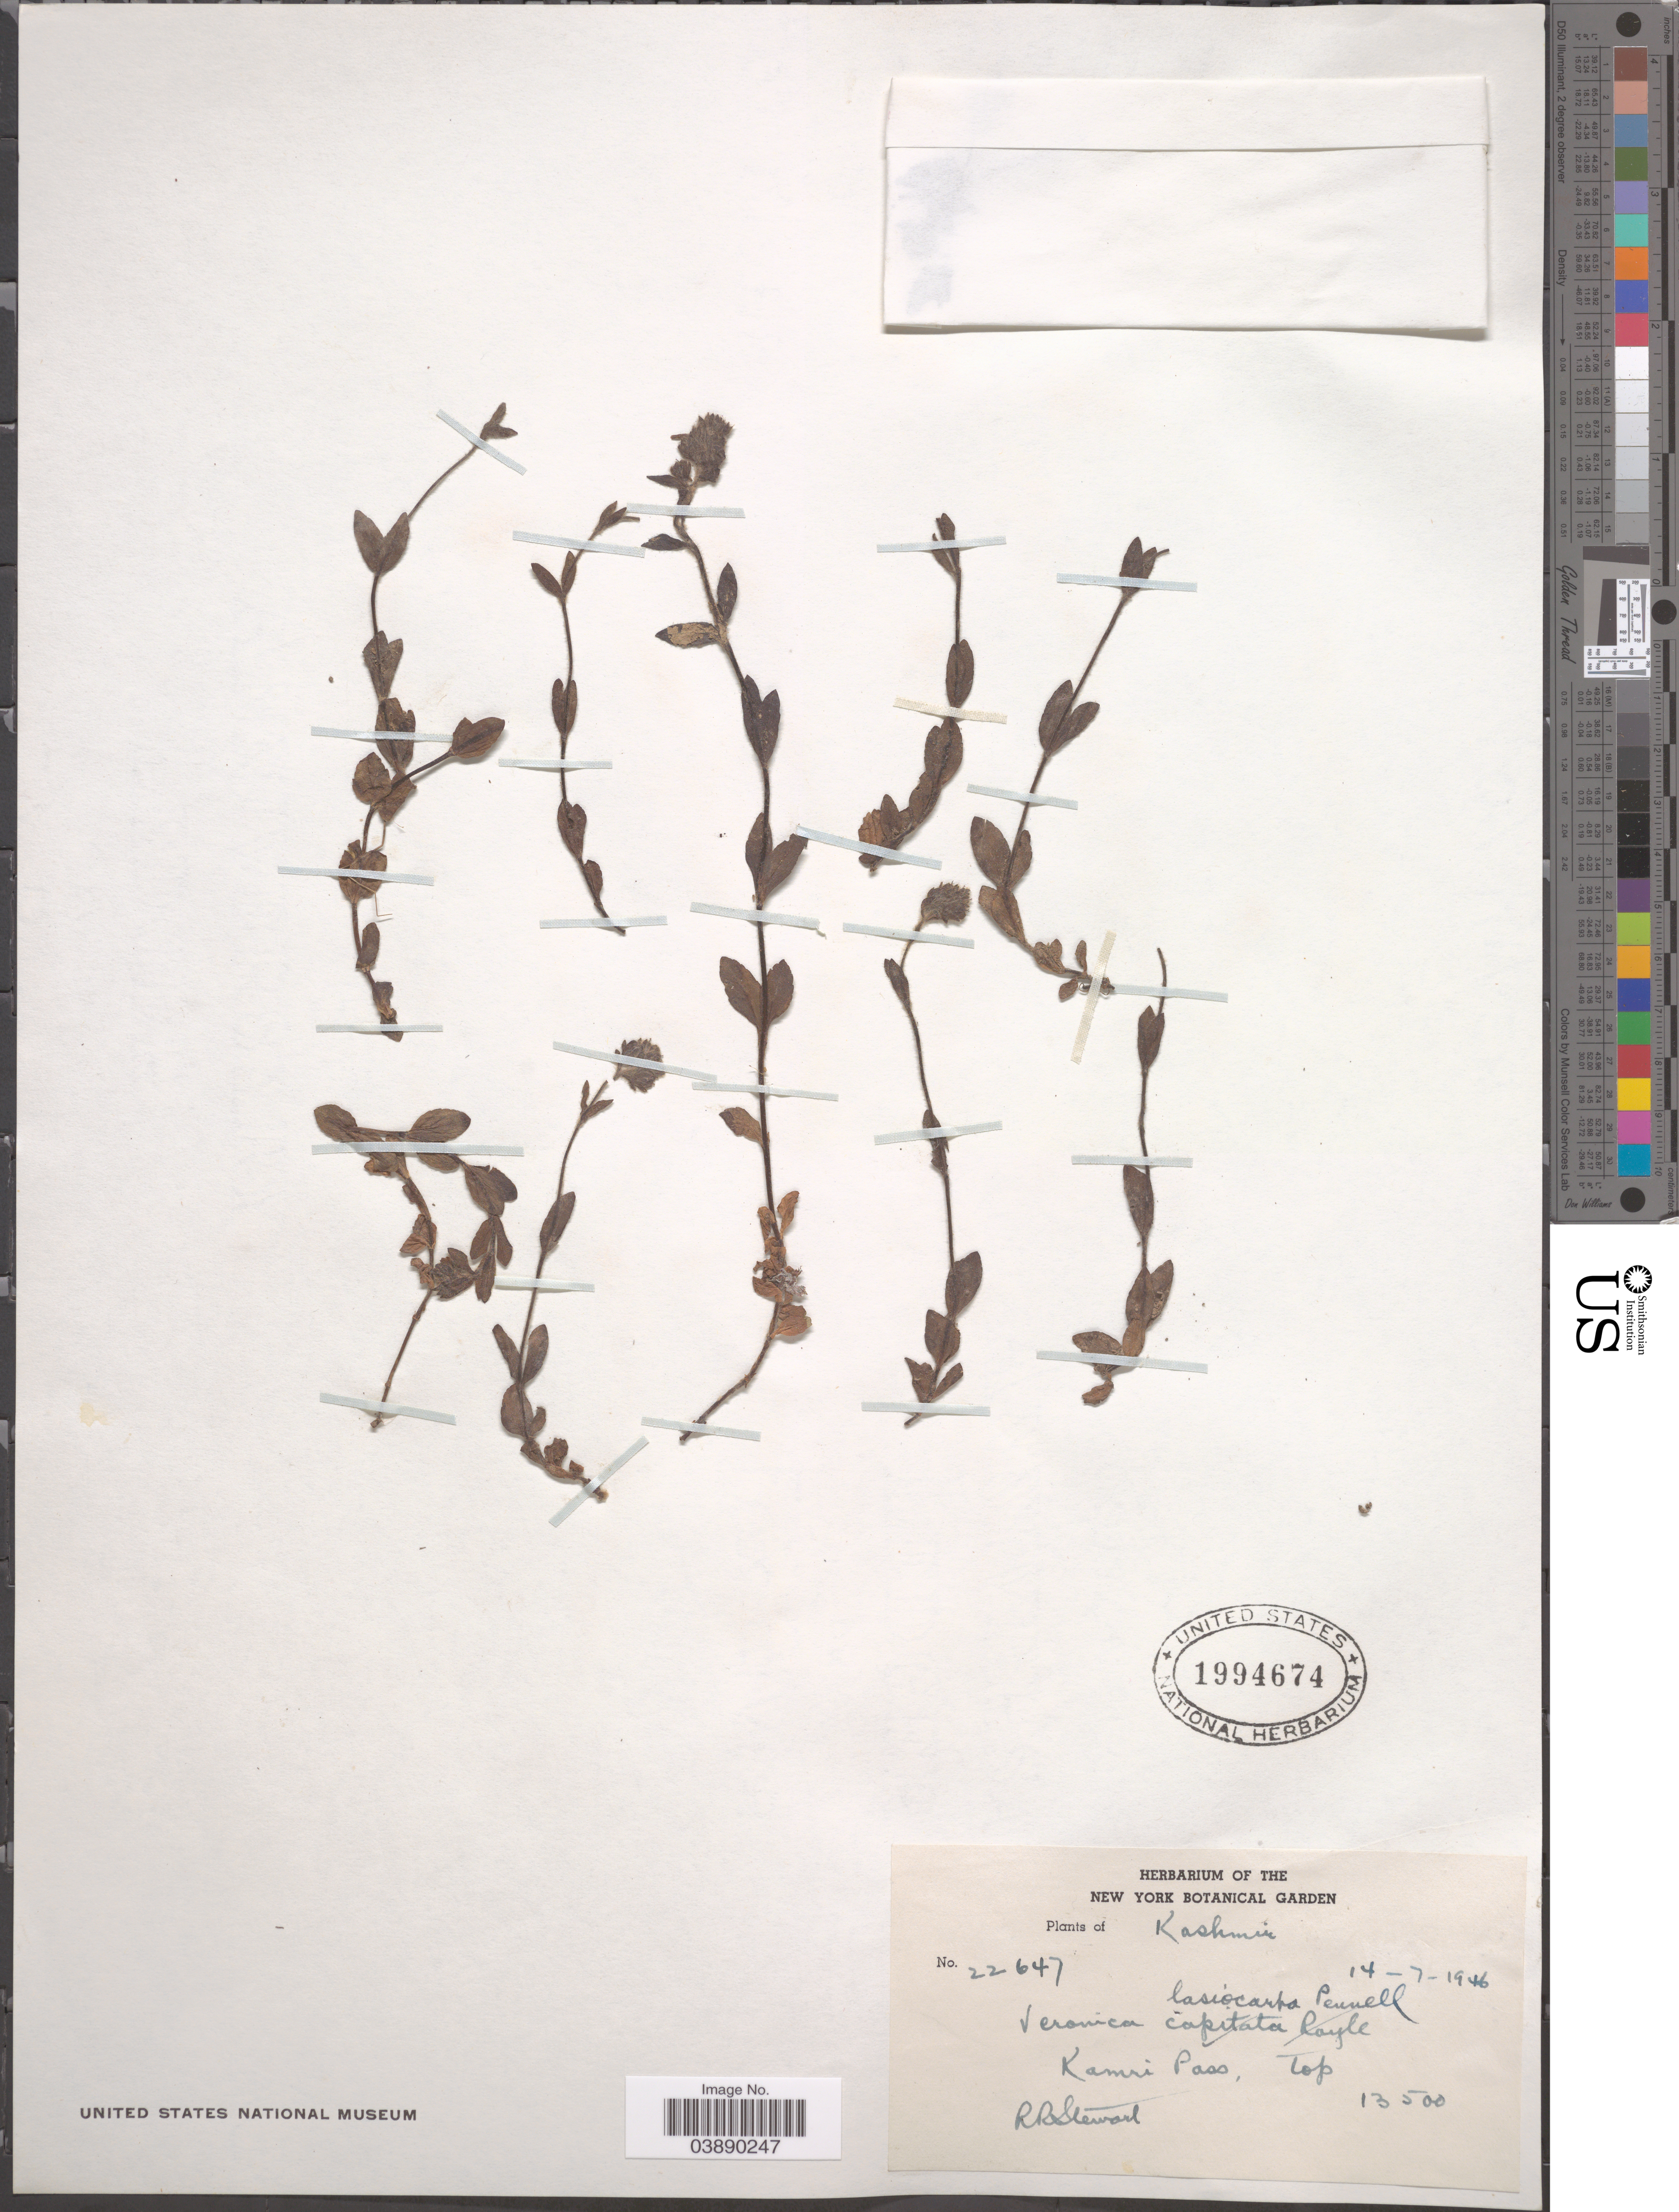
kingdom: Plantae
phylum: Tracheophyta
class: Magnoliopsida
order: Lamiales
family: Plantaginaceae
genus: Veronica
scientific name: Veronica lasiocarpa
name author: Pennell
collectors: R. Stewart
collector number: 22647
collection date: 1946-07-14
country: India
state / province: Jammu and Kashmir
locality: Kashmir. Kamri Pass, Top.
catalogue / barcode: US 1994674